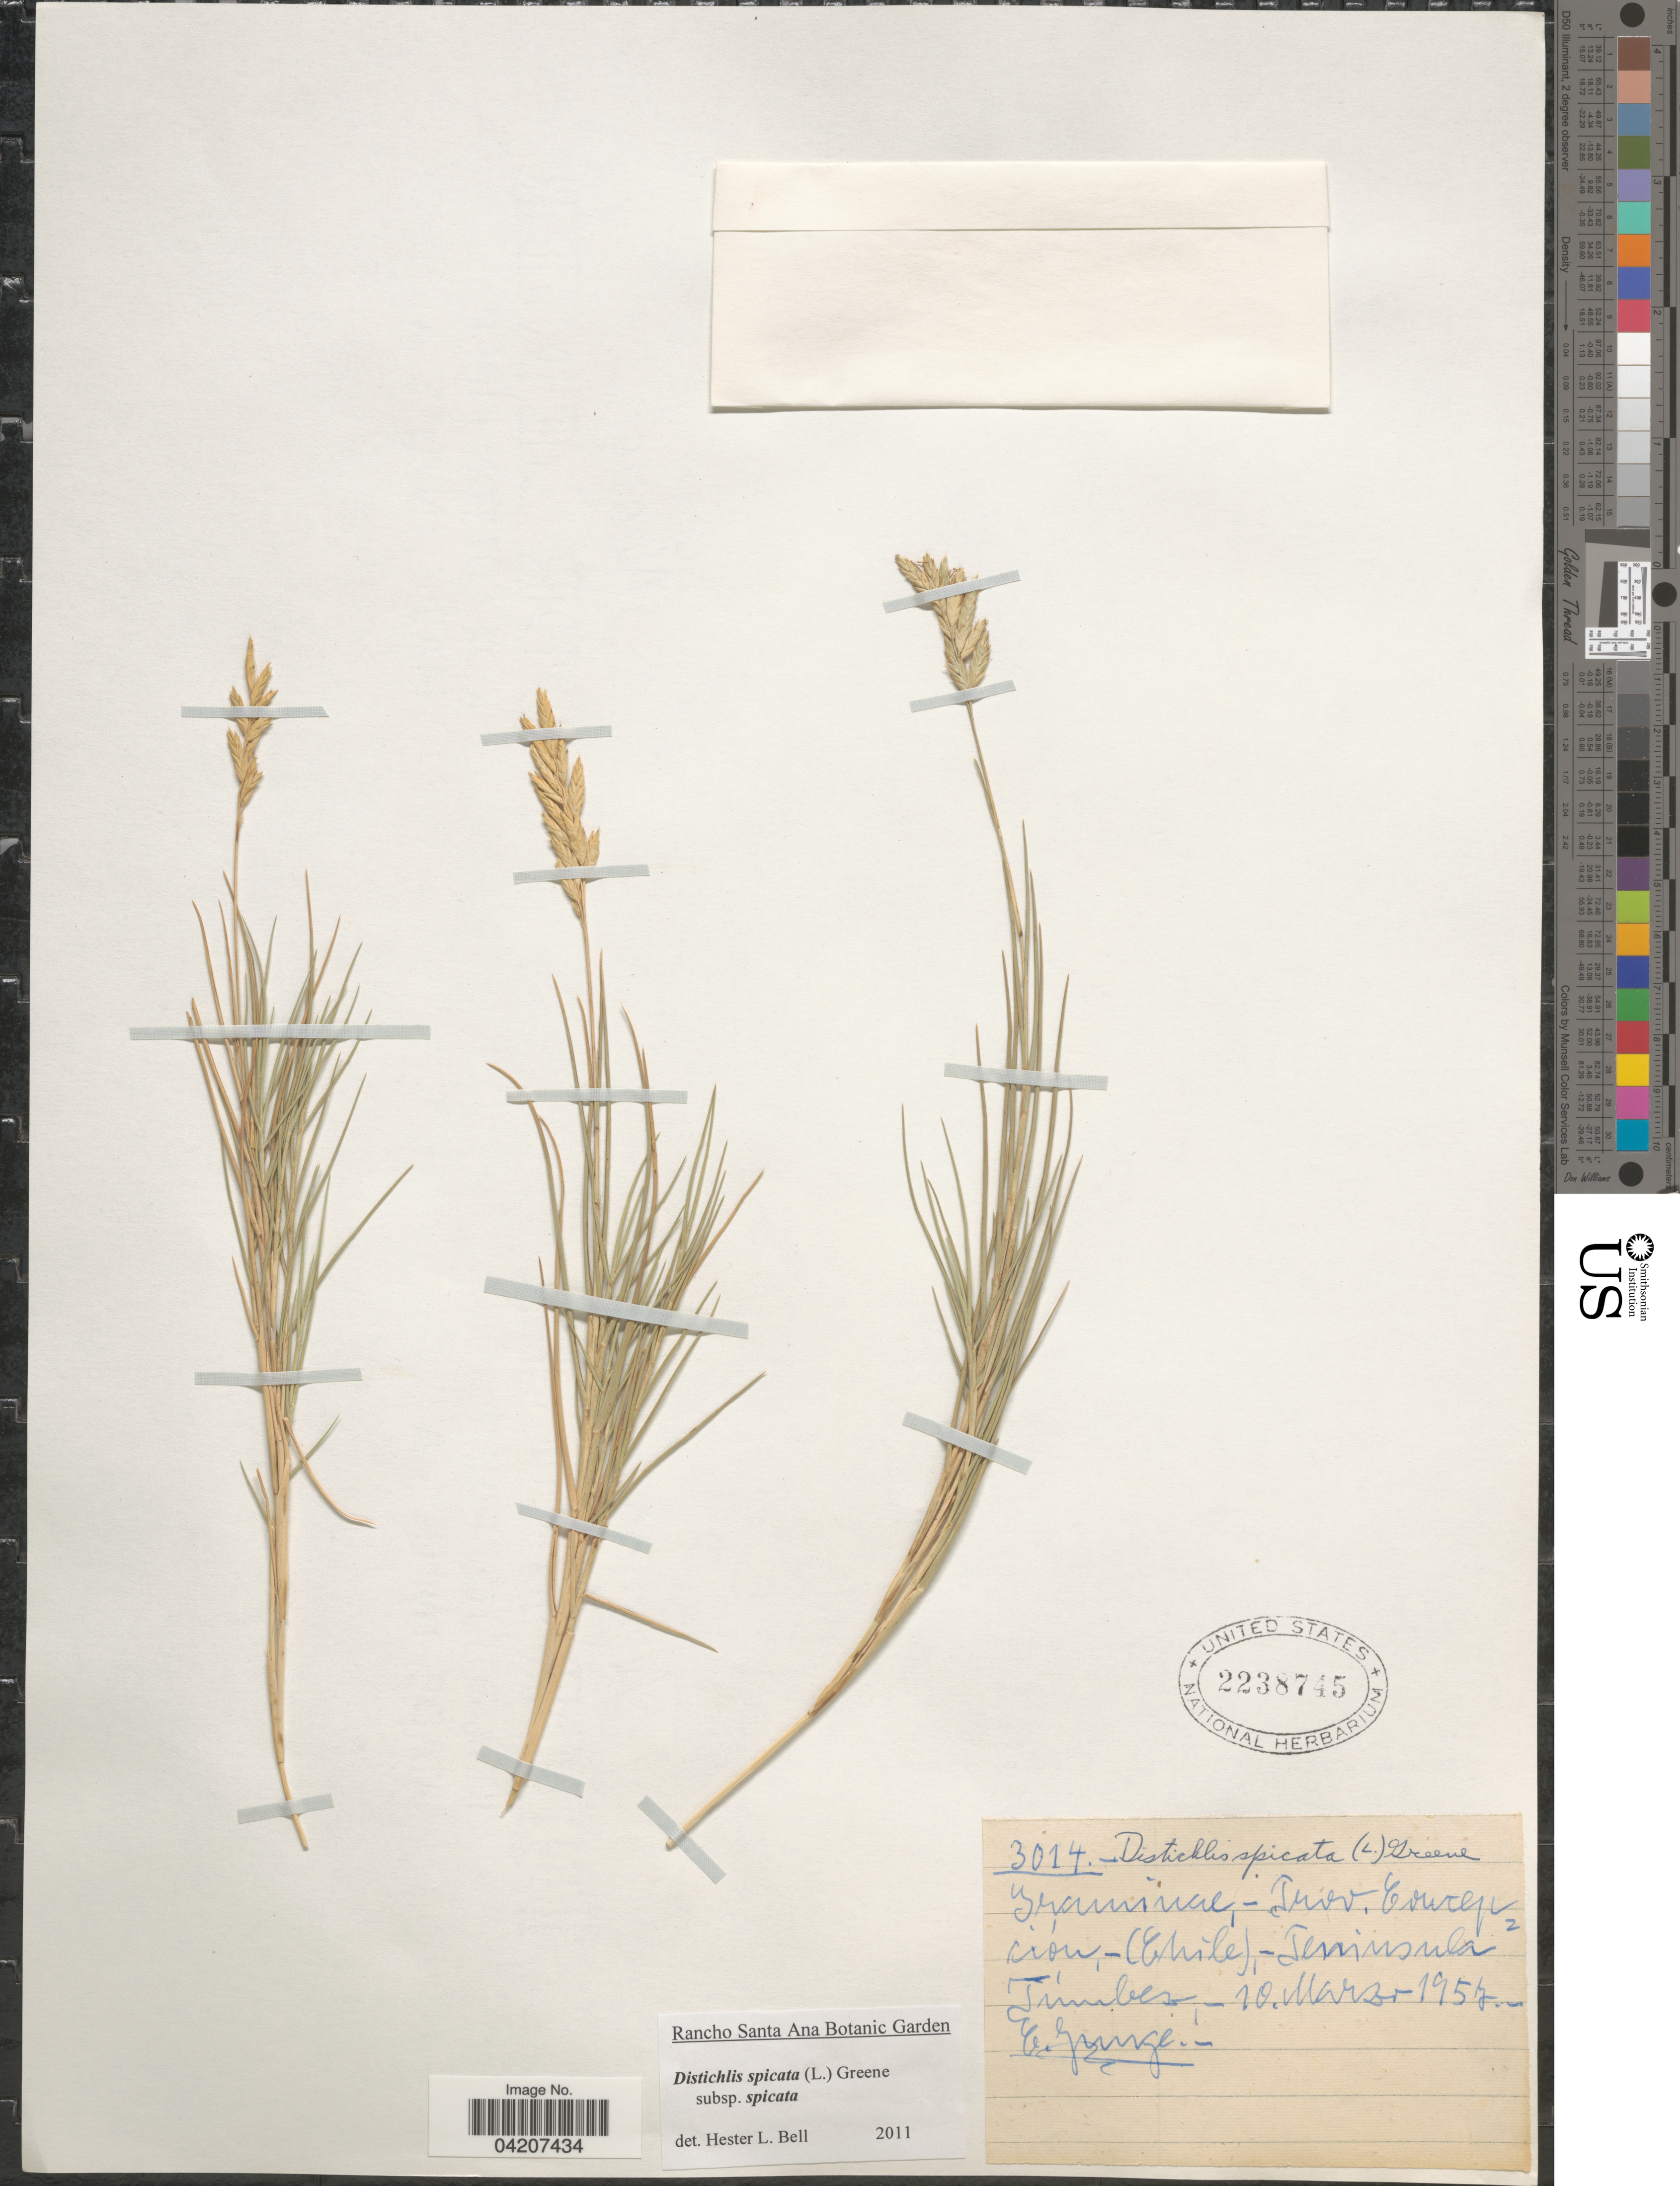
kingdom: Plantae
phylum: Tracheophyta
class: Liliopsida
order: Poales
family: Poaceae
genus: Distichlis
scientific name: Distichlis spicata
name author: (L.) Greene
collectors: E. Junge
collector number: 3014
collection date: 1957-03-10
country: Chile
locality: Prov. Concepción, Peninsula Túmbes.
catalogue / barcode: US 2238745